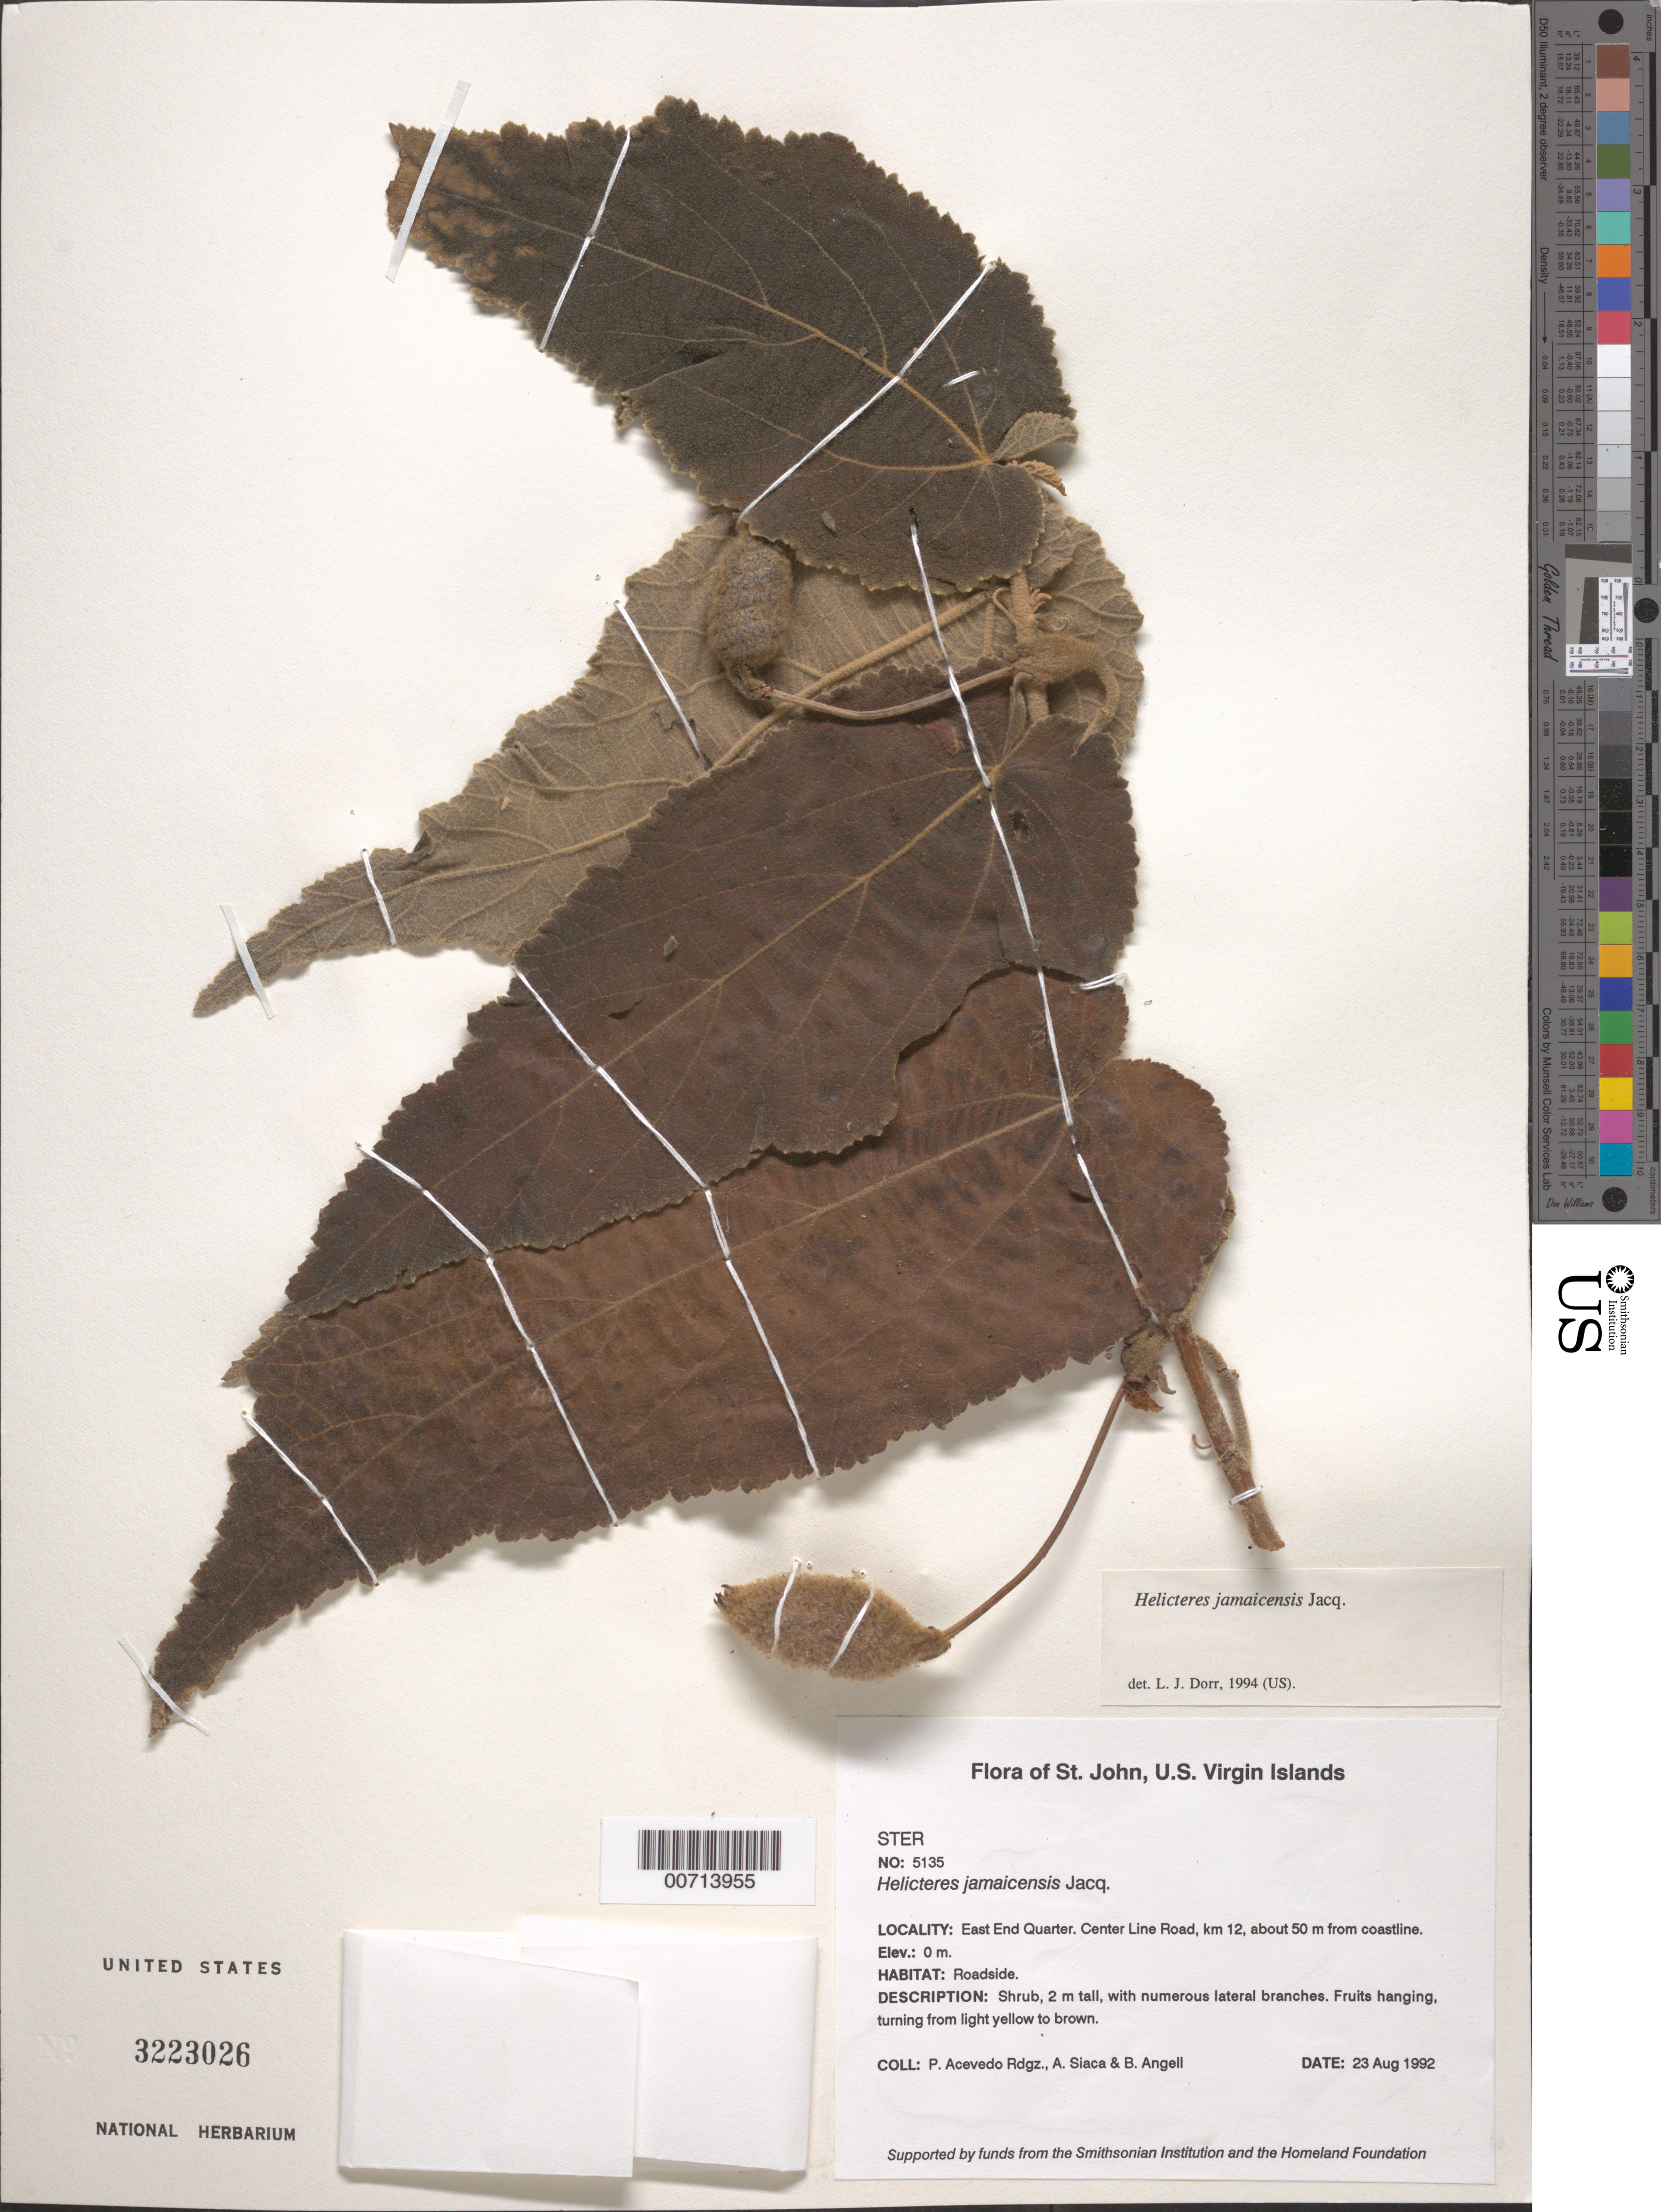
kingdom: Plantae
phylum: Tracheophyta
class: Magnoliopsida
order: Malvales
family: Malvaceae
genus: Helicteres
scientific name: Helicteres jamaicensis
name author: Jacq.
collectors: P. Acevedo-Rodr., A. Siaca & Bobbi Angell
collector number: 5135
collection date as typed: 23 Aug 1992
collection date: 1992-08-23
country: U.S. Virgin Islands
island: St. John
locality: East End Quarter. Center Line Road, km 12, about 50 m from coastline.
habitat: Roadside.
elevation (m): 0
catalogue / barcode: US 3223026